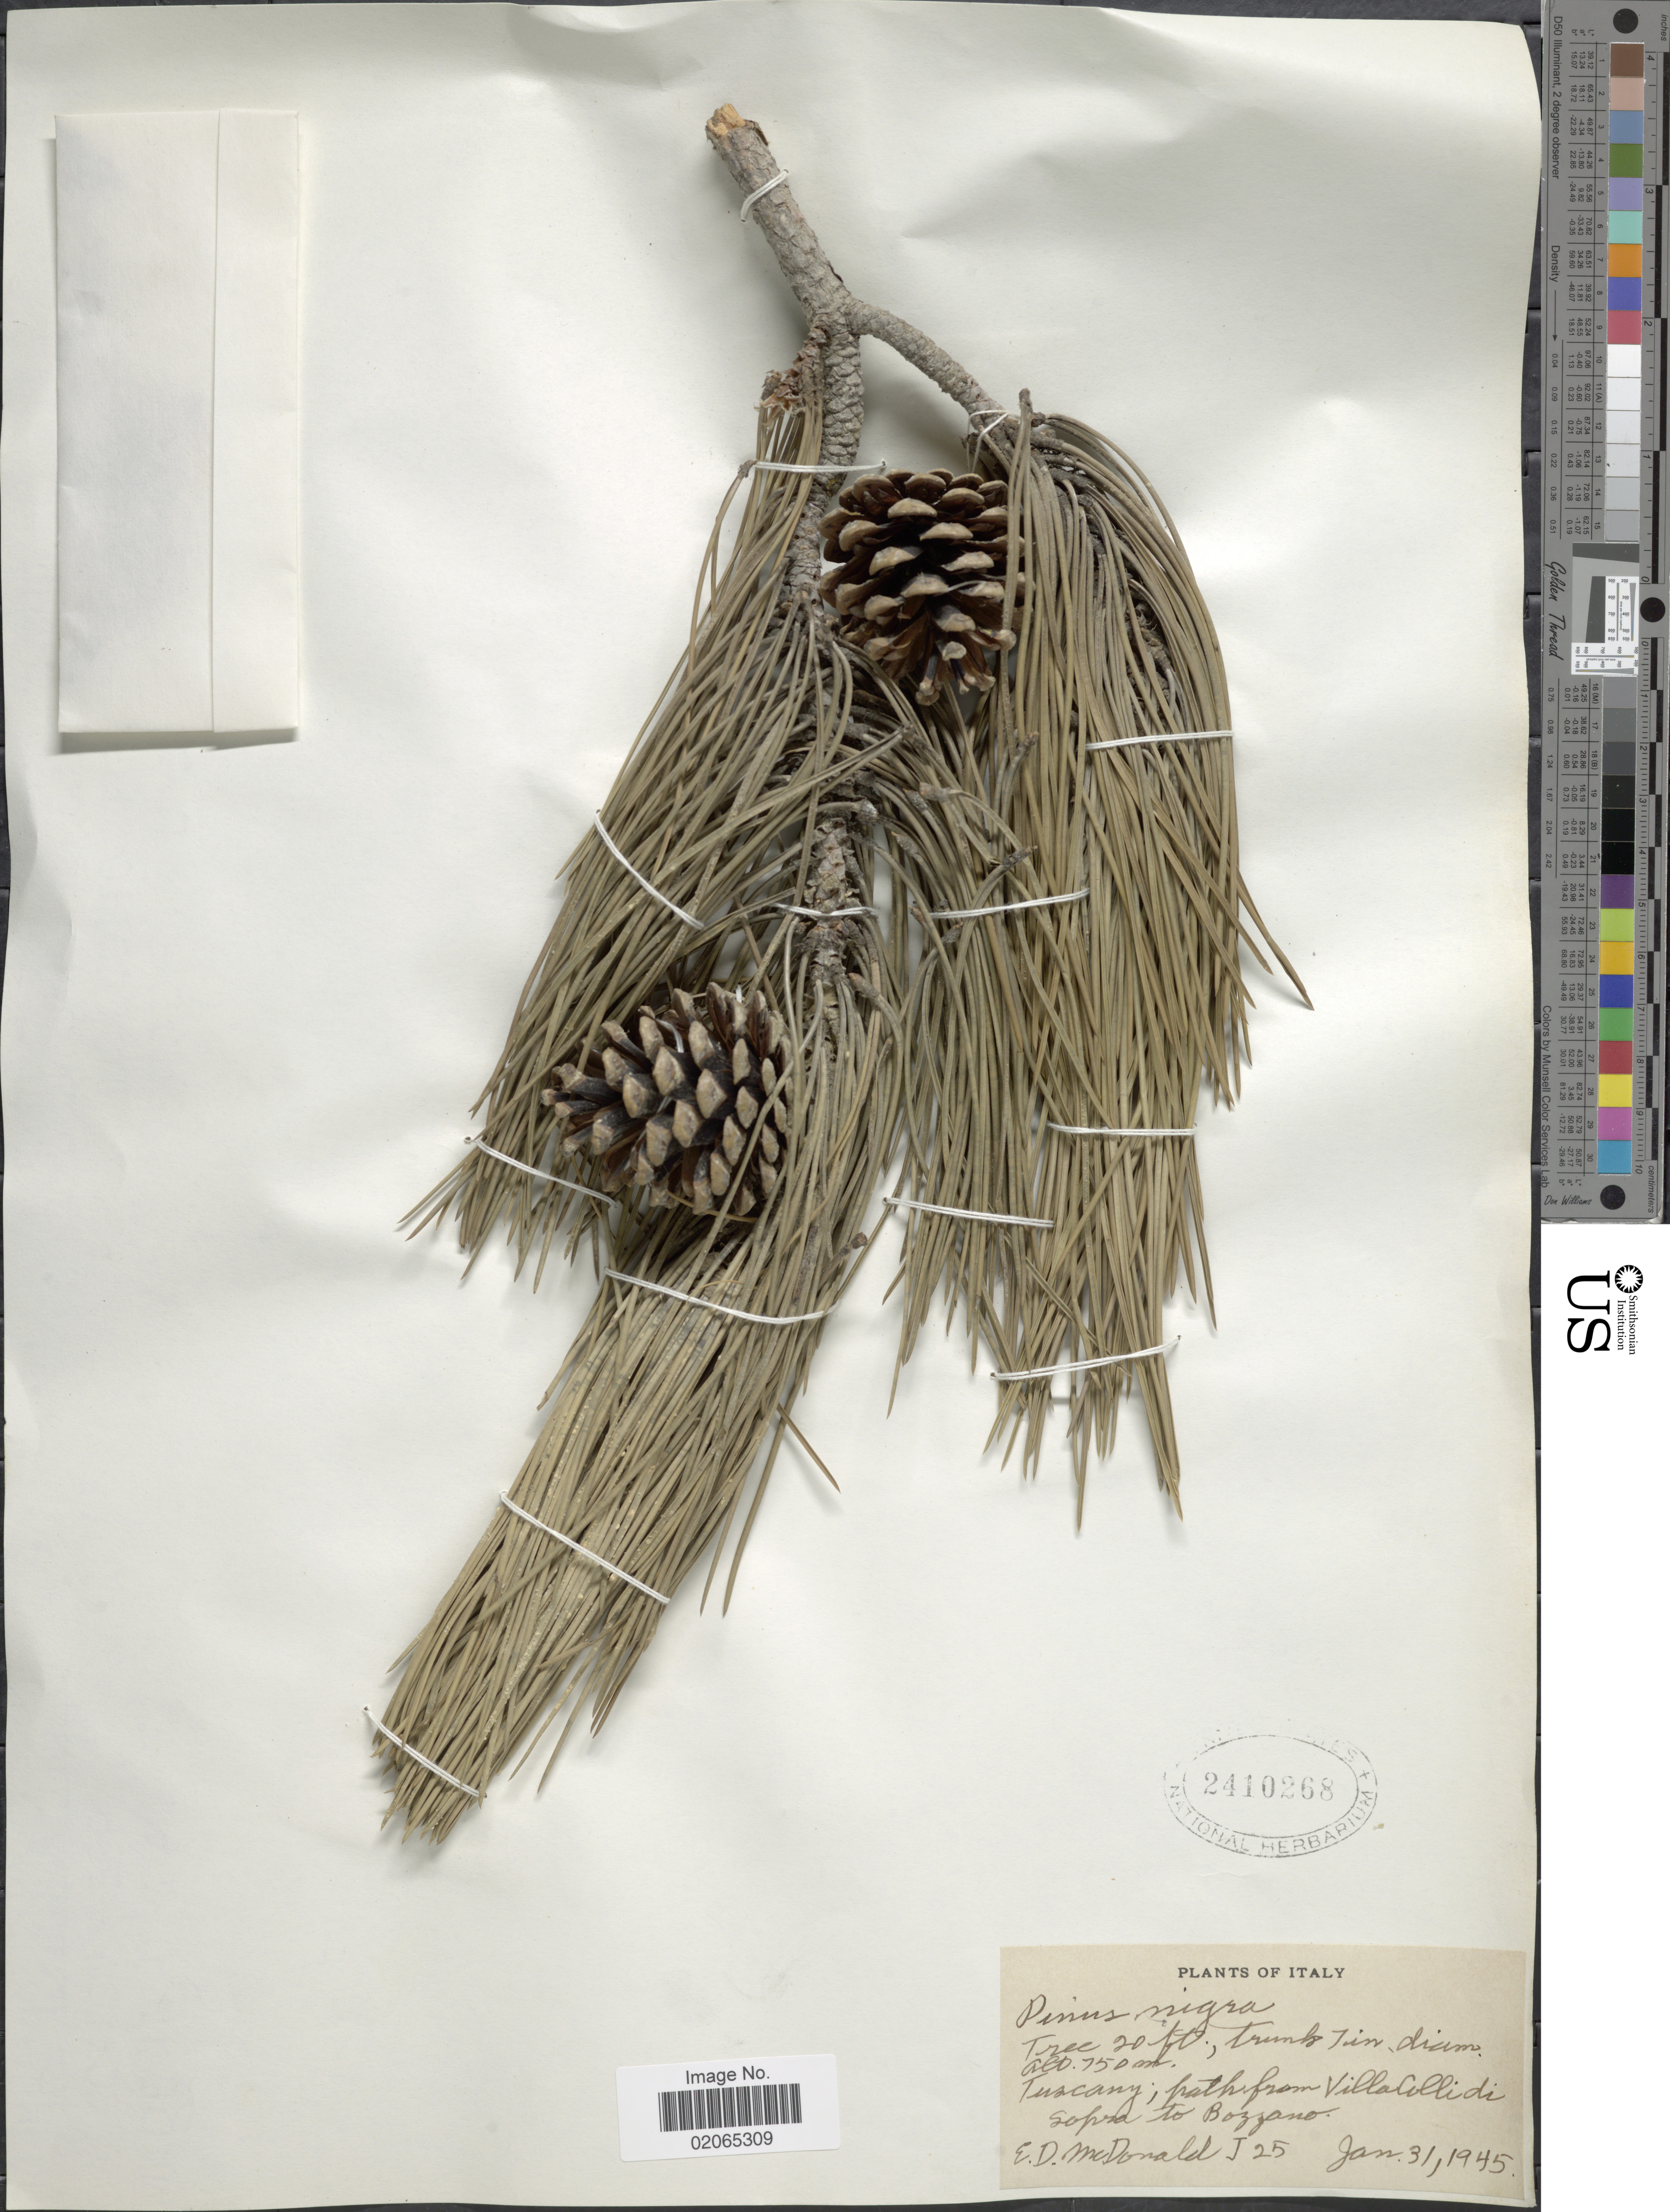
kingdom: Plantae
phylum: Tracheophyta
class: Pinopsida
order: Pinales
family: Pinaceae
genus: Pinus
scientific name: Pinus nigra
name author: Arnold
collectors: E. D. McDonald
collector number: J25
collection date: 1945-01-31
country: Italy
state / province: Tuscany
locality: Tuscany; paths from Villa Collidi sopra to Bozzano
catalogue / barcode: US 2410268